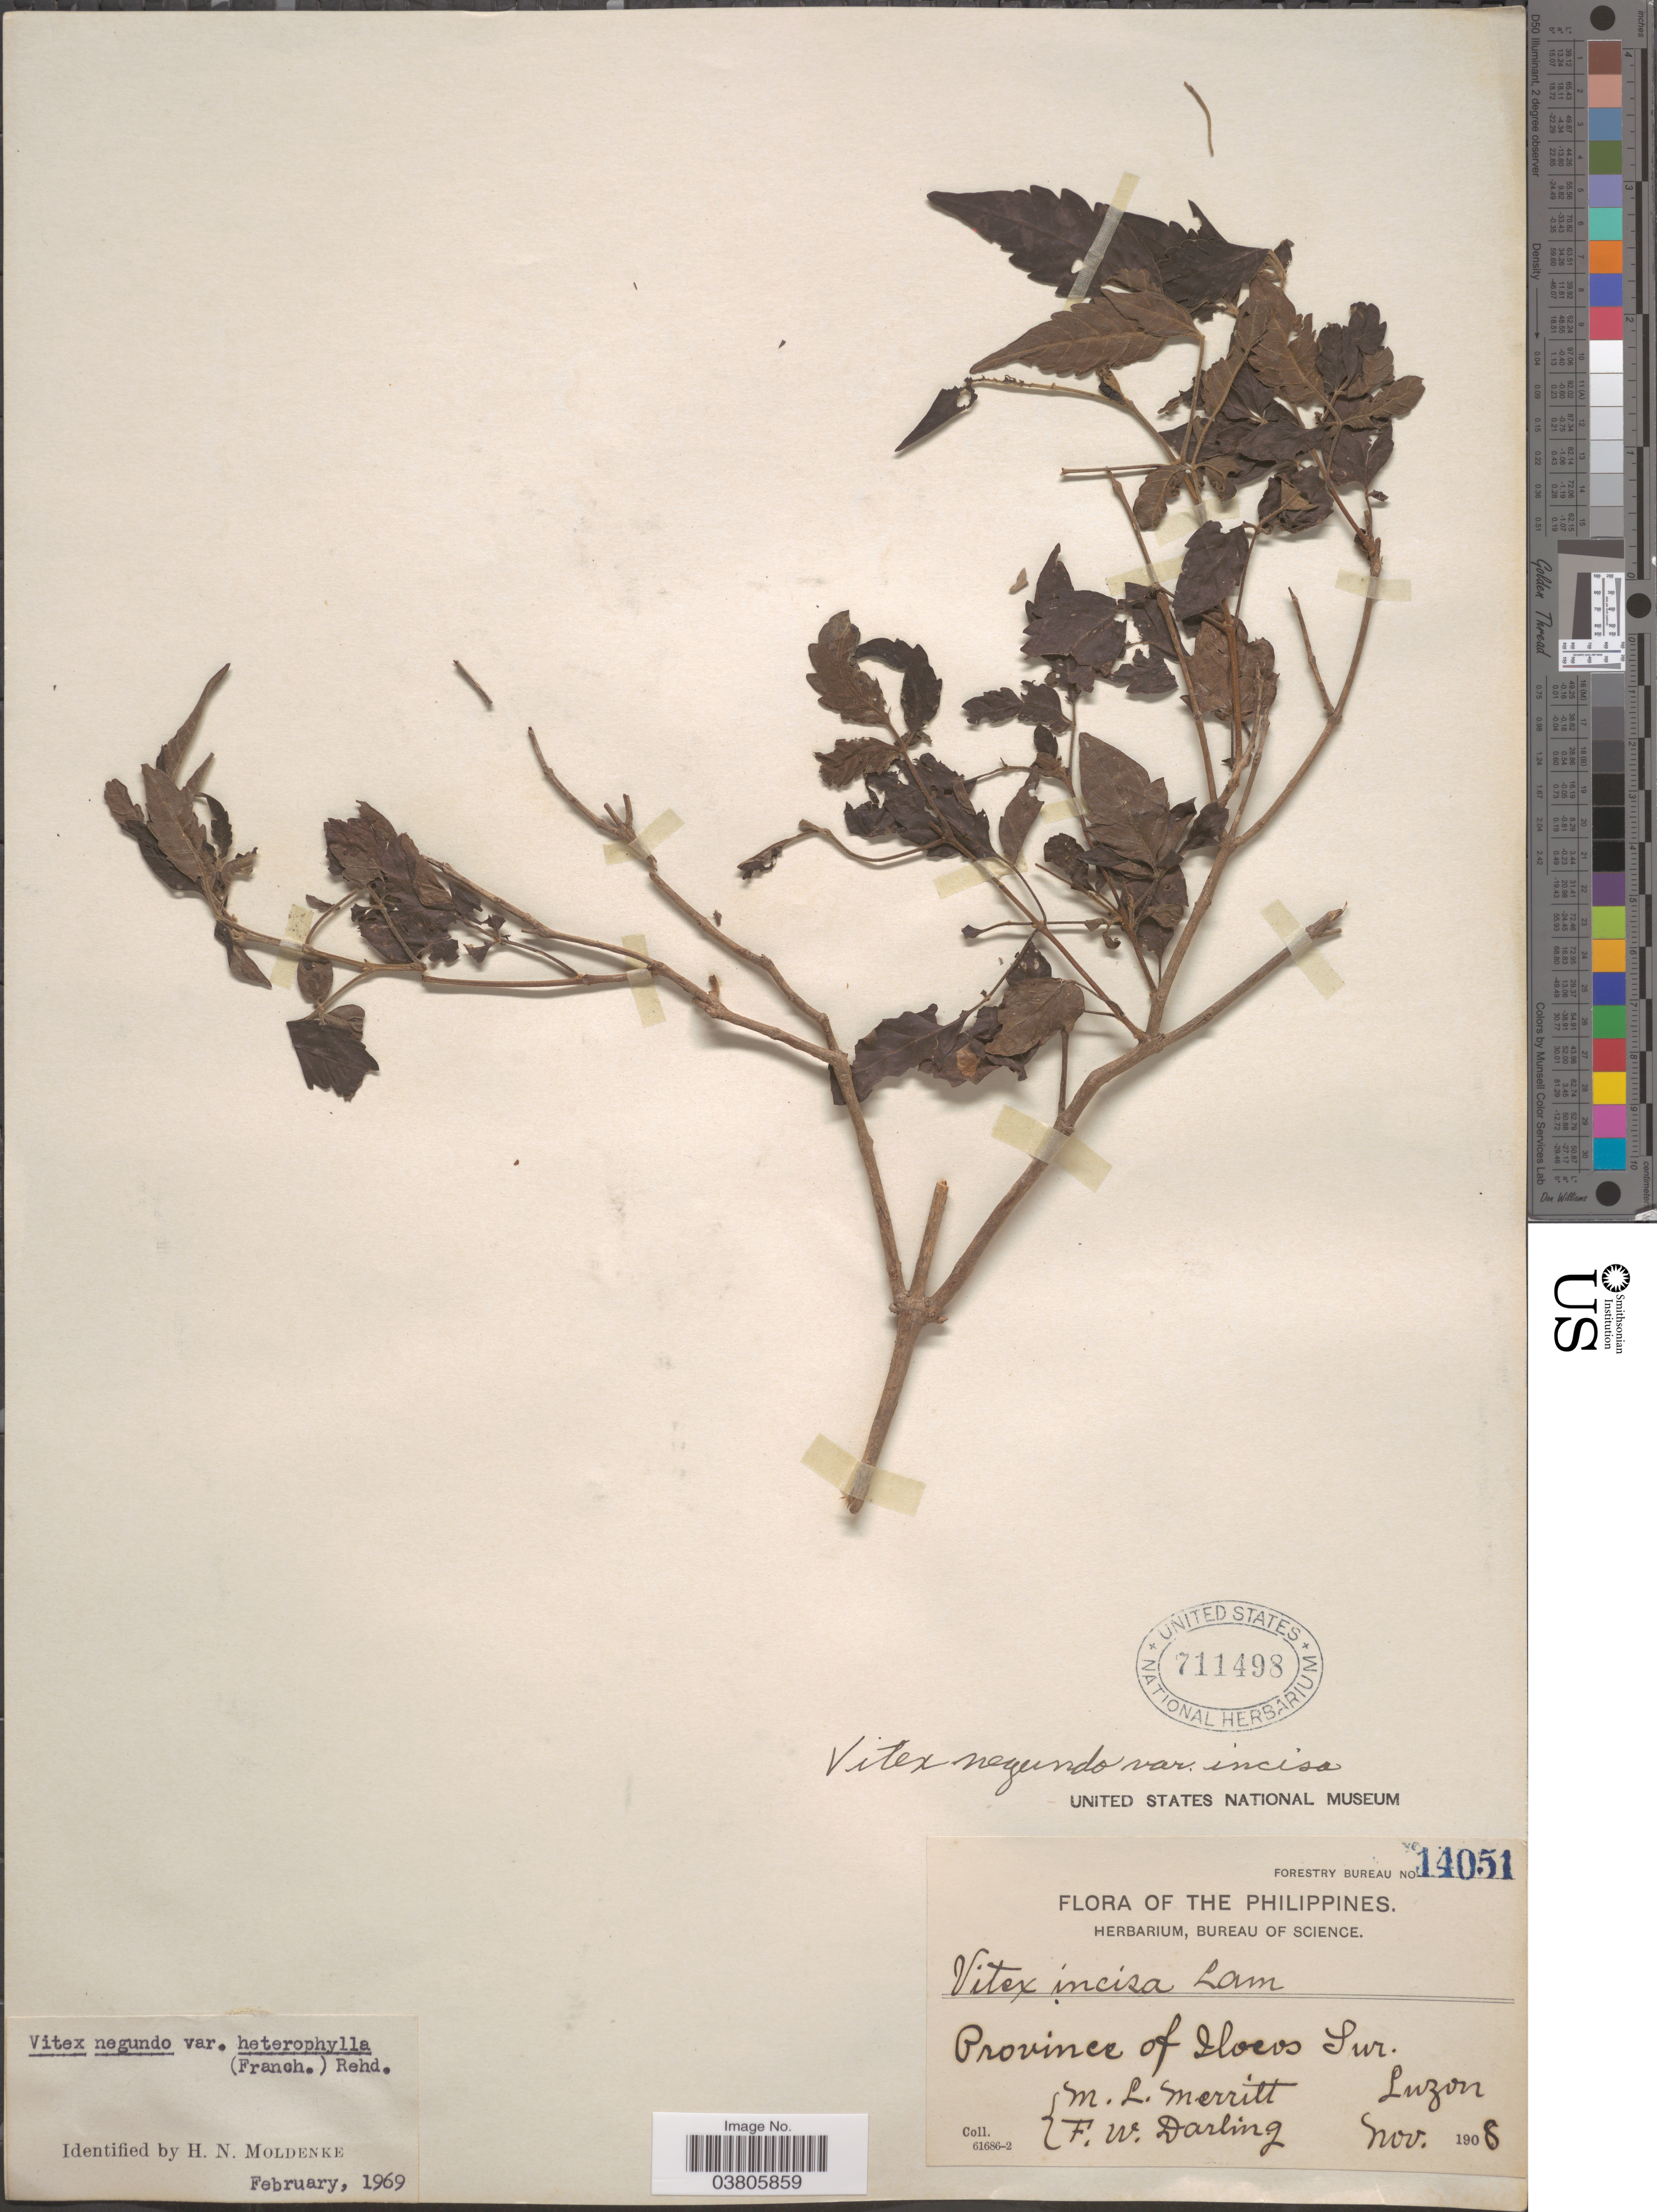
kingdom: Plantae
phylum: Tracheophyta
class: Magnoliopsida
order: Lamiales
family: Lamiaceae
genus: Vitex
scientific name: Vitex negundo var. heterophylla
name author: (Franch.) Rehder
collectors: M. L. Merritt & F. Darling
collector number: Forestry Bureau 14051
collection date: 1908-11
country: Philippines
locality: Province of Ilocos Sur, Luzon.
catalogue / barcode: US 711498